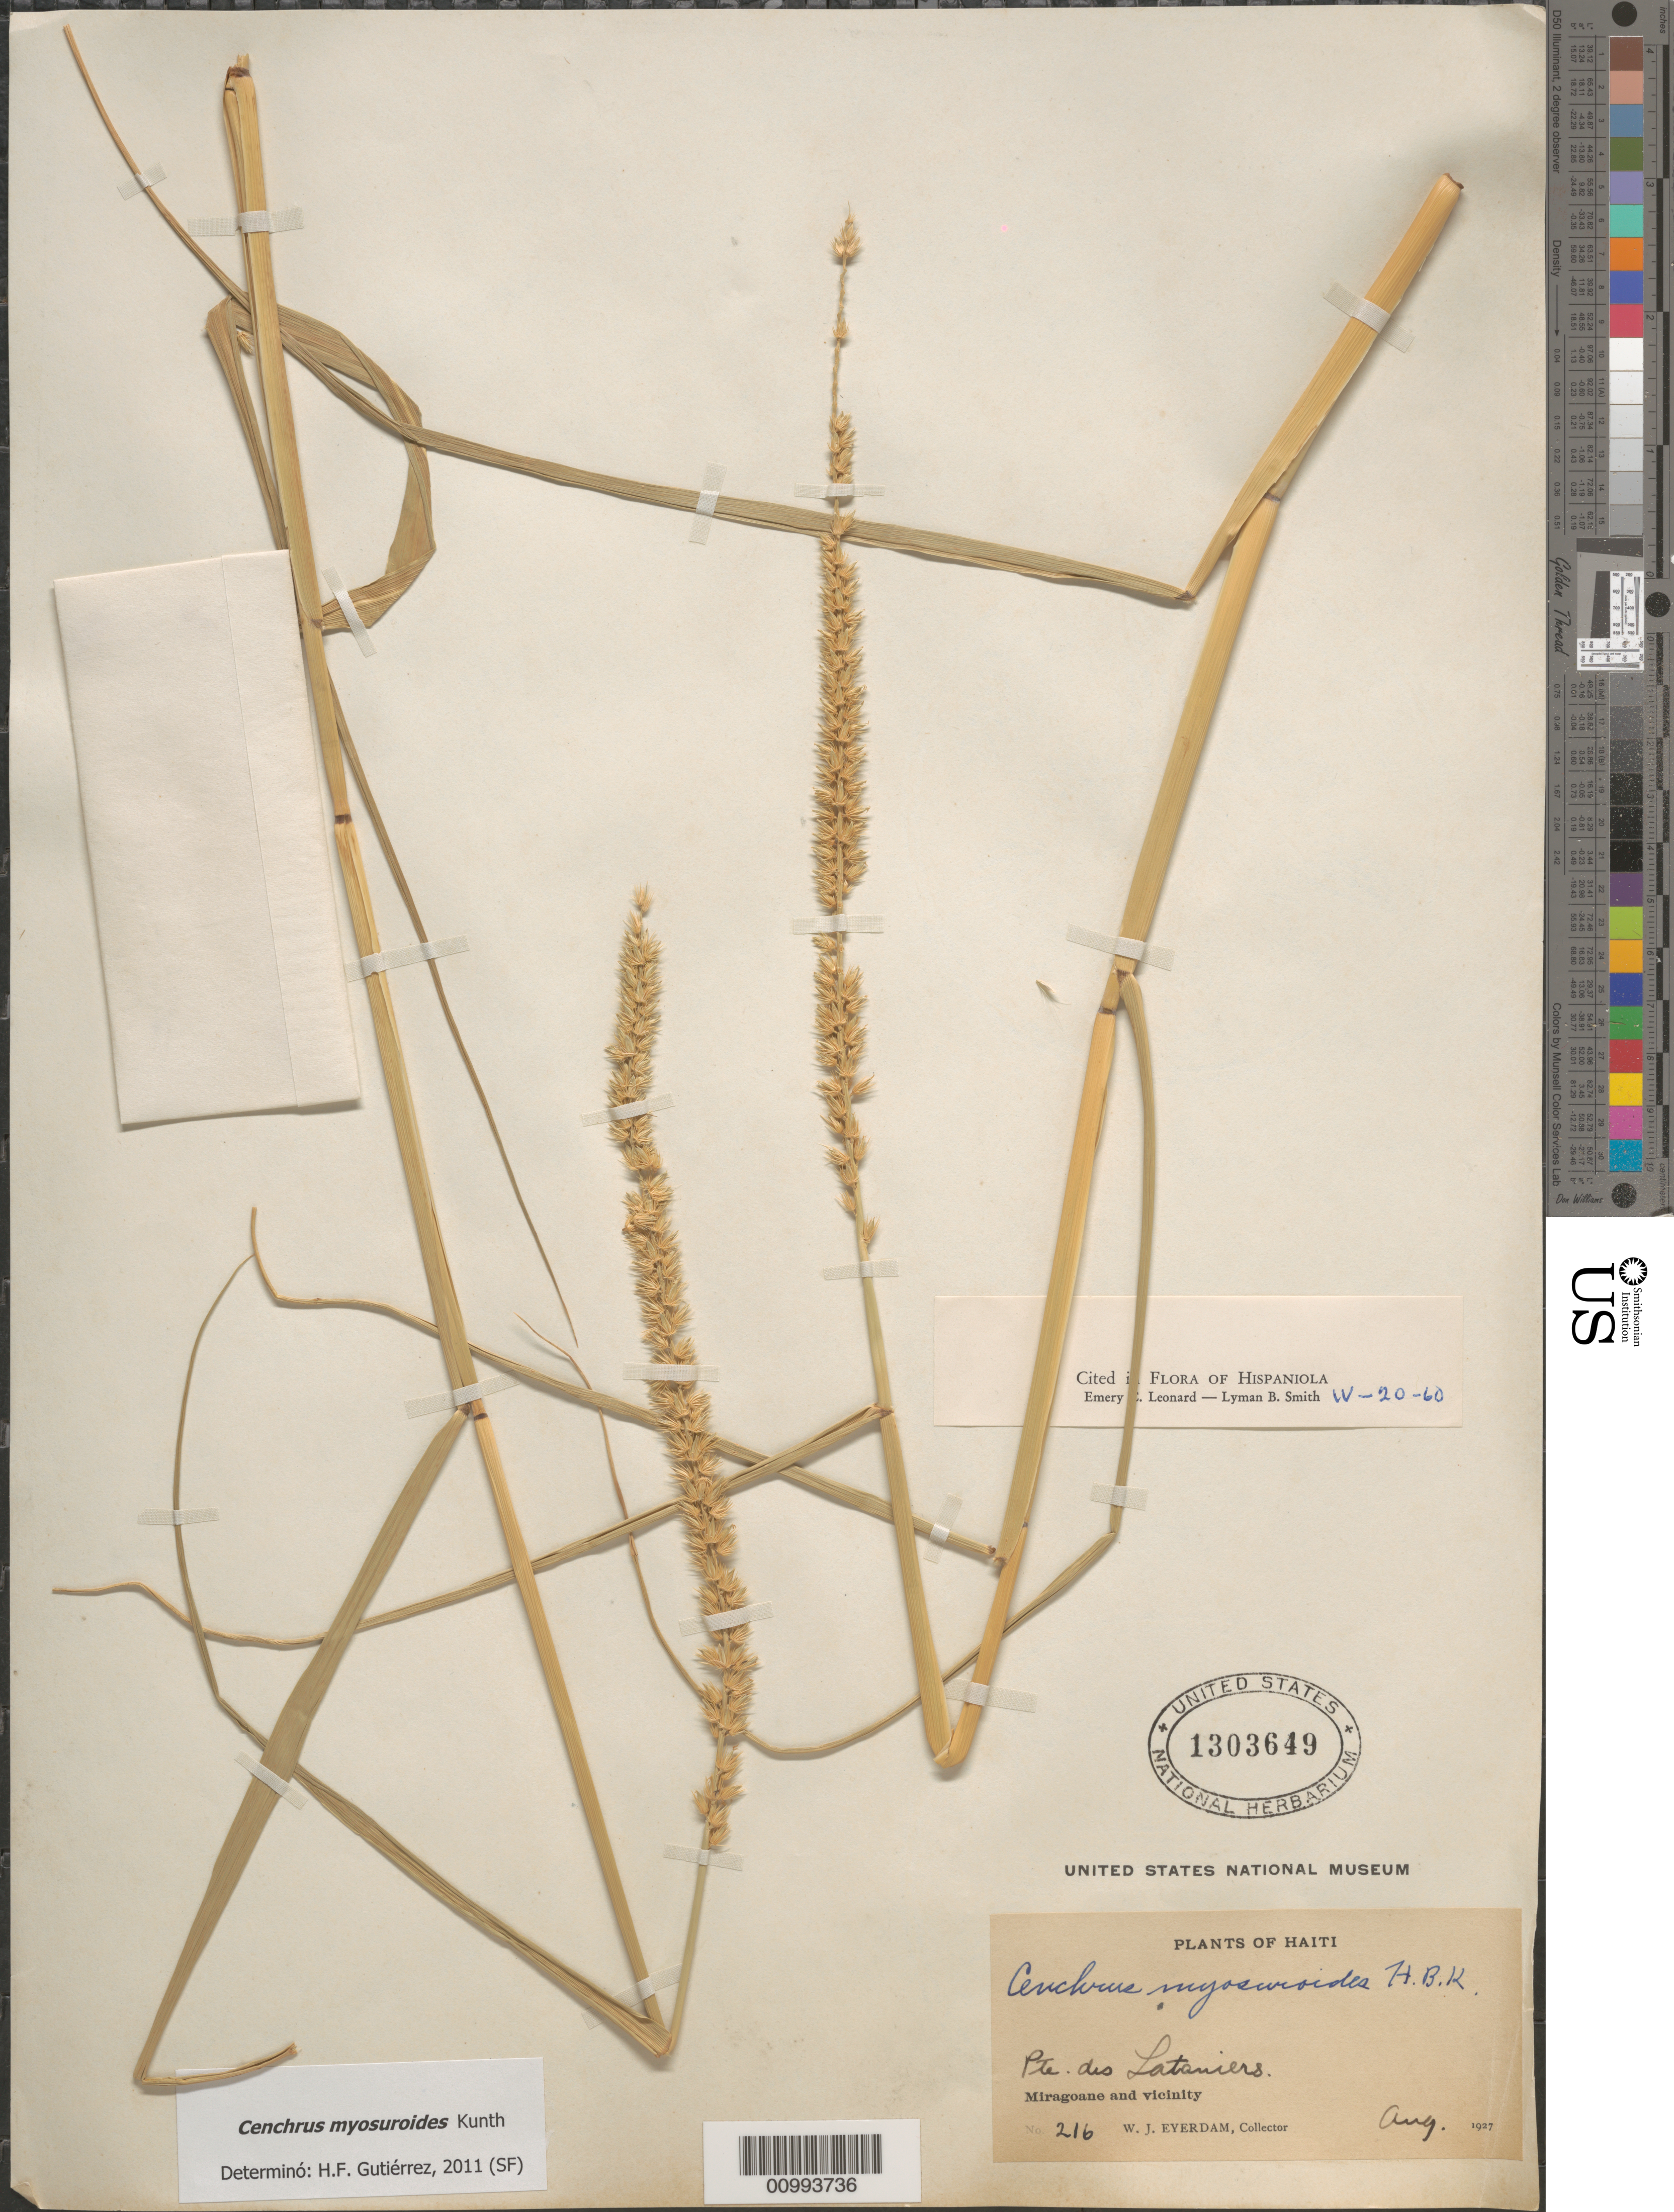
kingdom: Plantae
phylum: Tracheophyta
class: Liliopsida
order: Poales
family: Poaceae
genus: Cenchrus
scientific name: Cenchrus myosuroides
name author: Kunth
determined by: Gutiérrez, H. F.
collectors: W. J. Eyerdam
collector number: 216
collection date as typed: Aug 1927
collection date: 1927-08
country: Haiti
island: Hispaniola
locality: Nippes, Miragoane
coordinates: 0 N, 0 E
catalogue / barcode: US 1303649